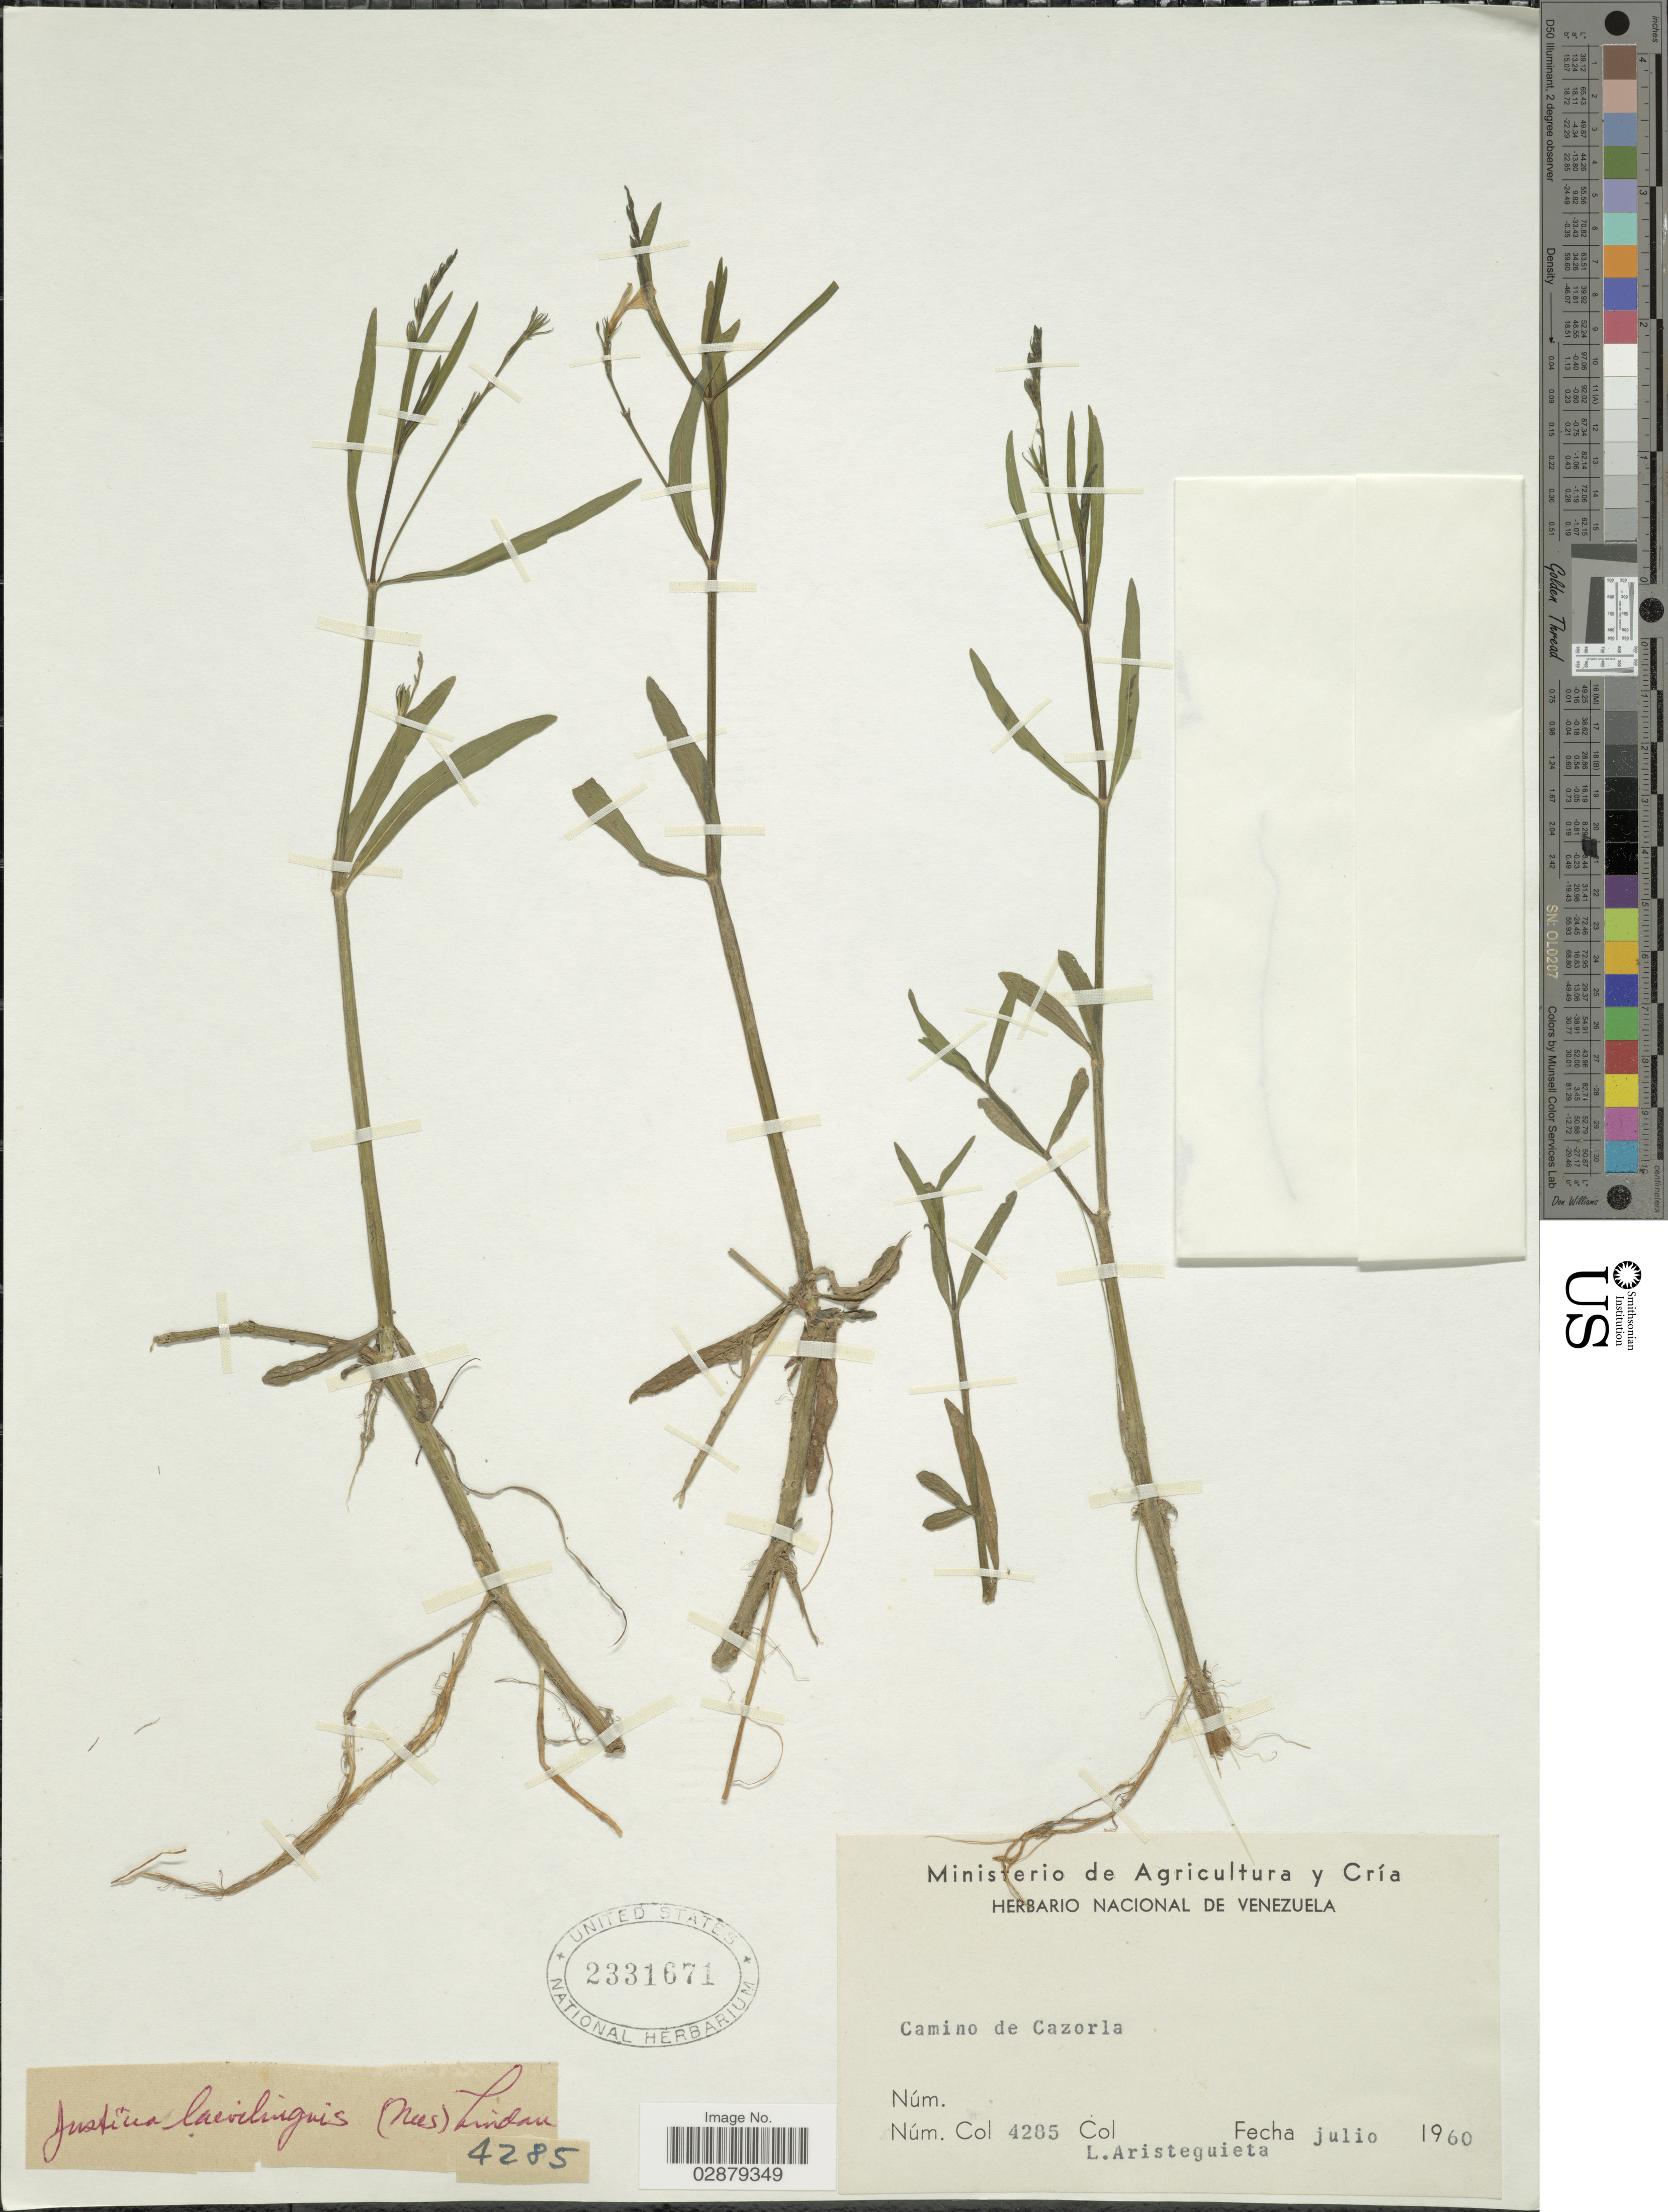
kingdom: Plantae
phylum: Tracheophyta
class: Magnoliopsida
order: Lamiales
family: Acanthaceae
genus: Justicia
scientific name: Justicia laevilinguis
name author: (Nees) Lindau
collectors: L. Aristeguieta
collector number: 4285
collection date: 1960-07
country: Venezuela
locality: Camino de Cazorla.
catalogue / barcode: US 2331671